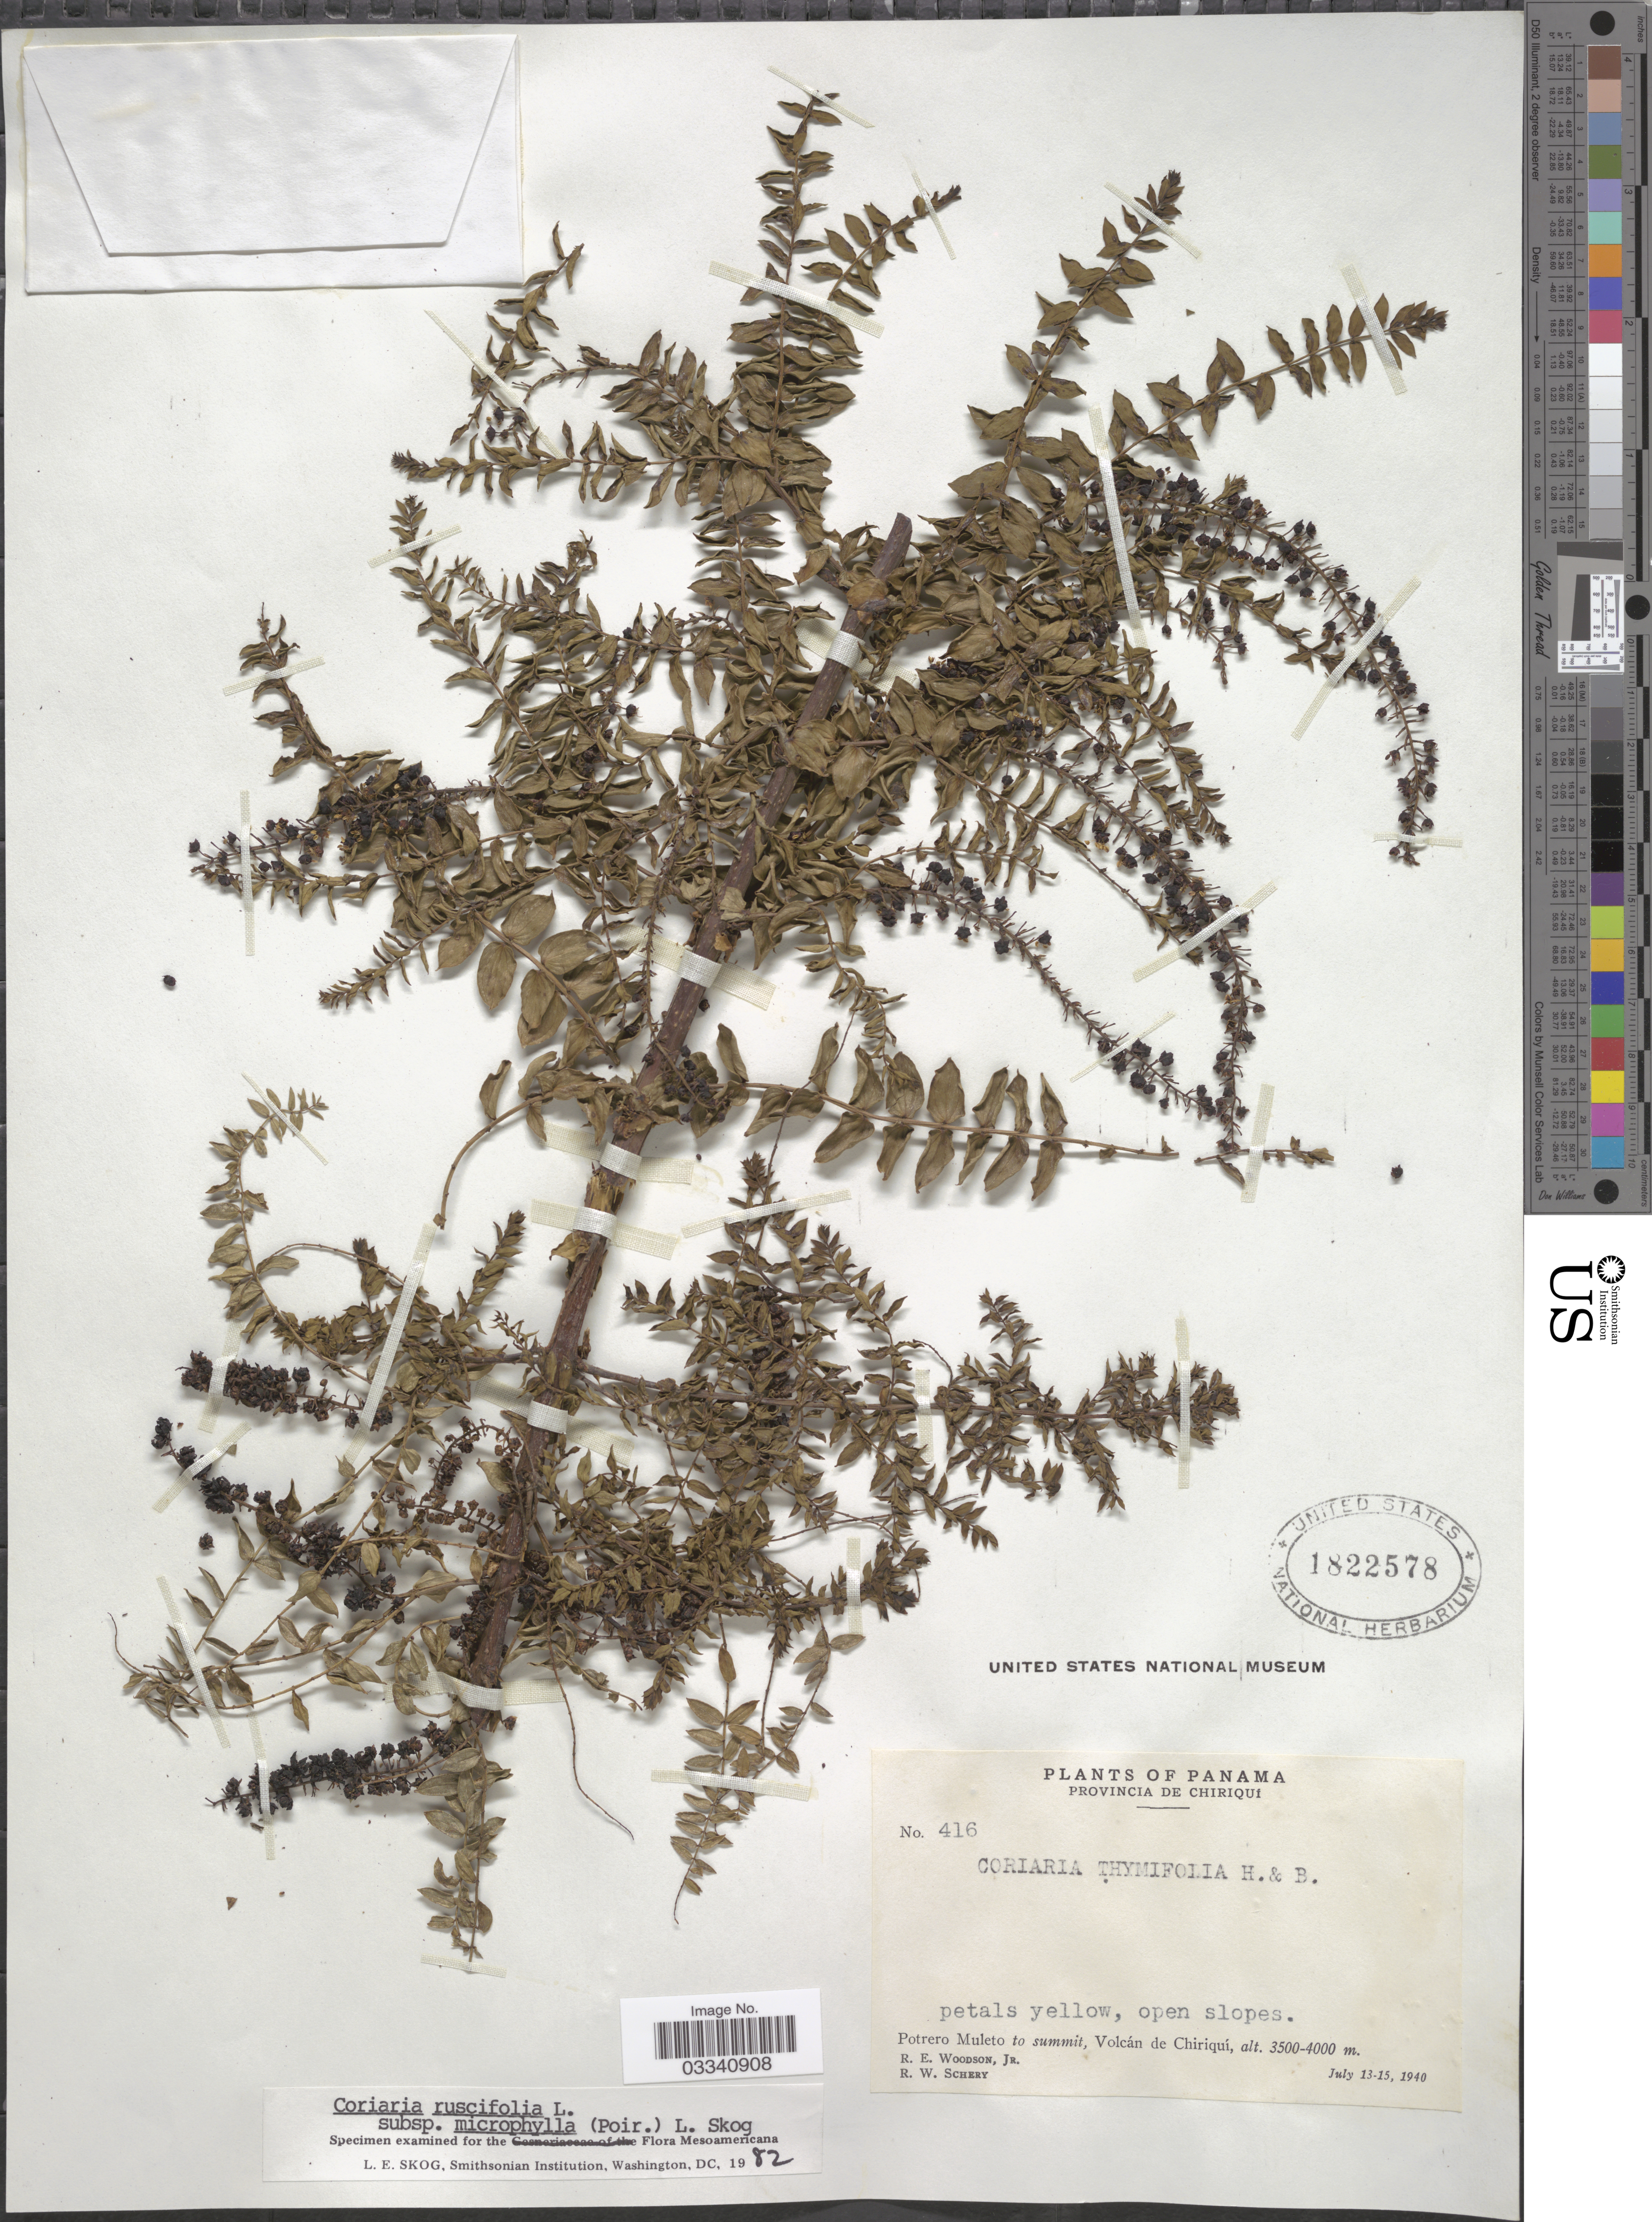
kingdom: Plantae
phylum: Tracheophyta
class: Magnoliopsida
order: Cucurbitales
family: Coriariaceae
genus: Coriaria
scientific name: Coriaria ruscifolia subsp. microphylla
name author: (Poir.) L.E. Skog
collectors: R. E. Woodson & R. W. Schery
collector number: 416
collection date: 1940-07-13/1940-07-15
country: Panama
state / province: Chiriqui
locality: Potrero Muleto to summit, Volcán de Chiriqhuí.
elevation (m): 3500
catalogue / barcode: US 1822578